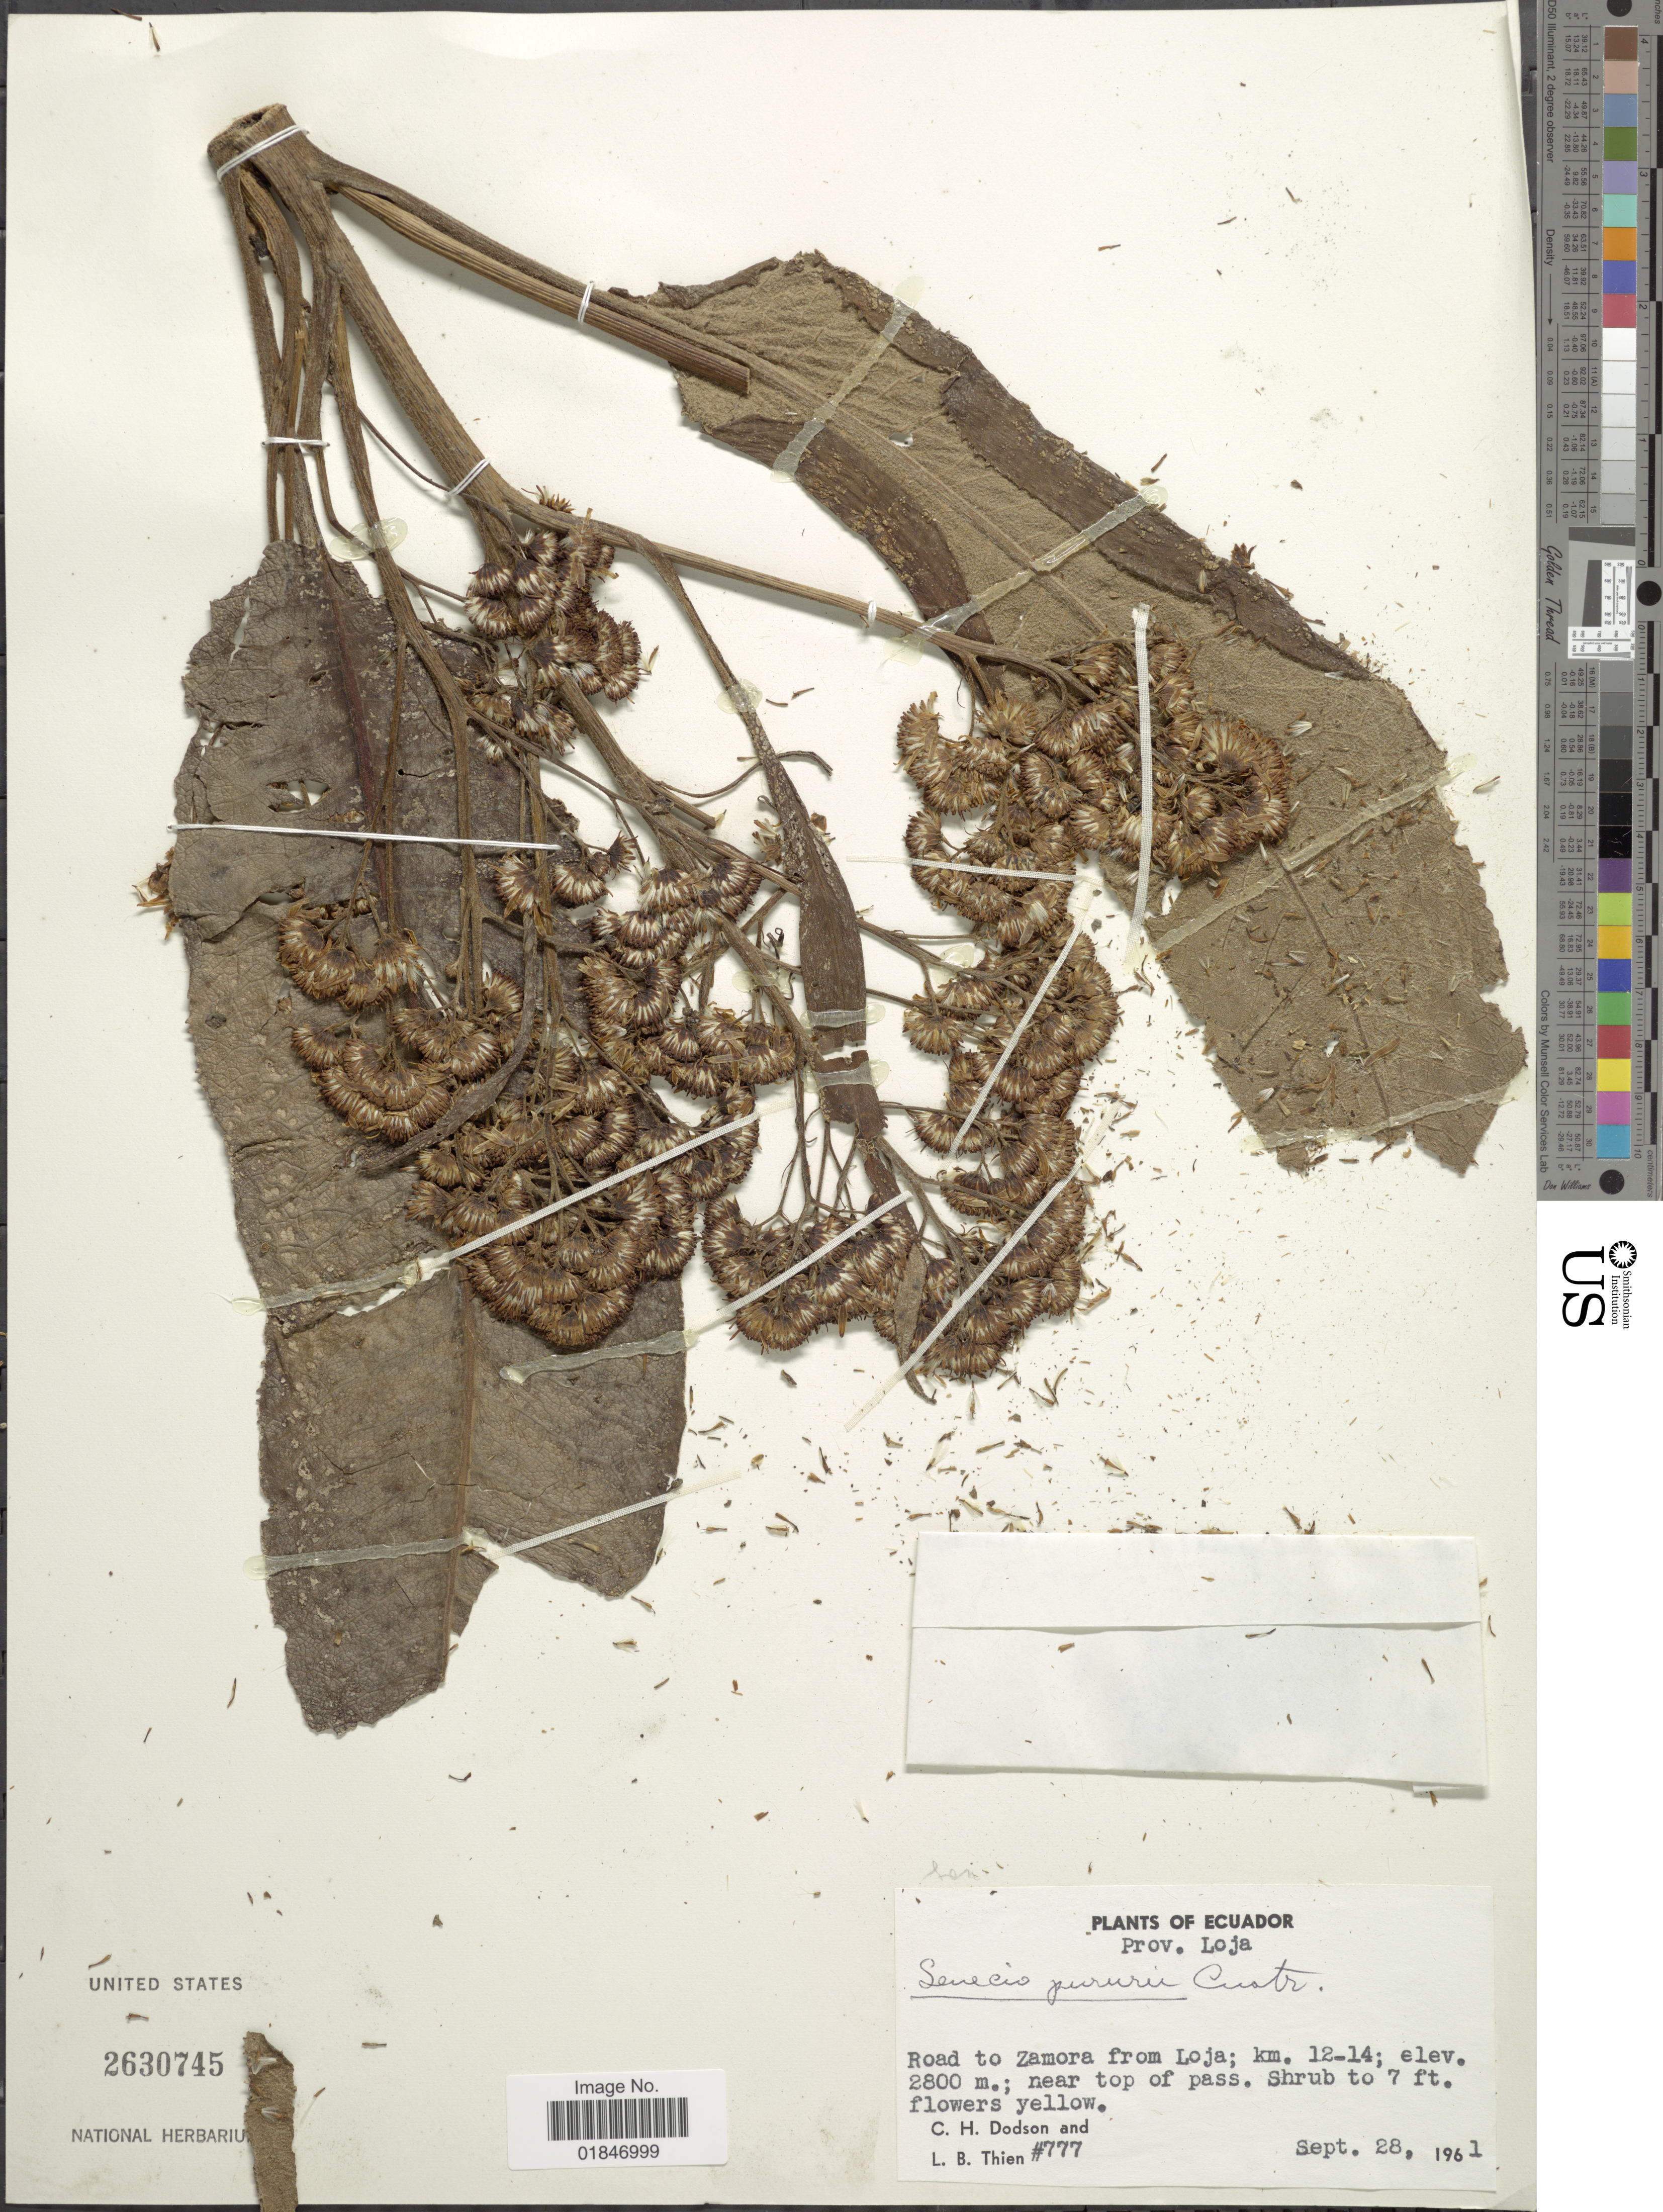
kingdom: Plantae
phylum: Tracheophyta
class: Magnoliopsida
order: Asterales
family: Asteraceae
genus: Dendrophorbium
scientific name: Dendrophorbium pururu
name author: (Cuatrec.) C. Jeffrey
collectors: C. H. Dodson & L. Thien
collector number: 777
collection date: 1961-09-28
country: Ecuador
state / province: Loja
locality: Prov. Loja. Road to Zamora from Loja; km 12-14. near top of pass.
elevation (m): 2800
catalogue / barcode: US 2630745